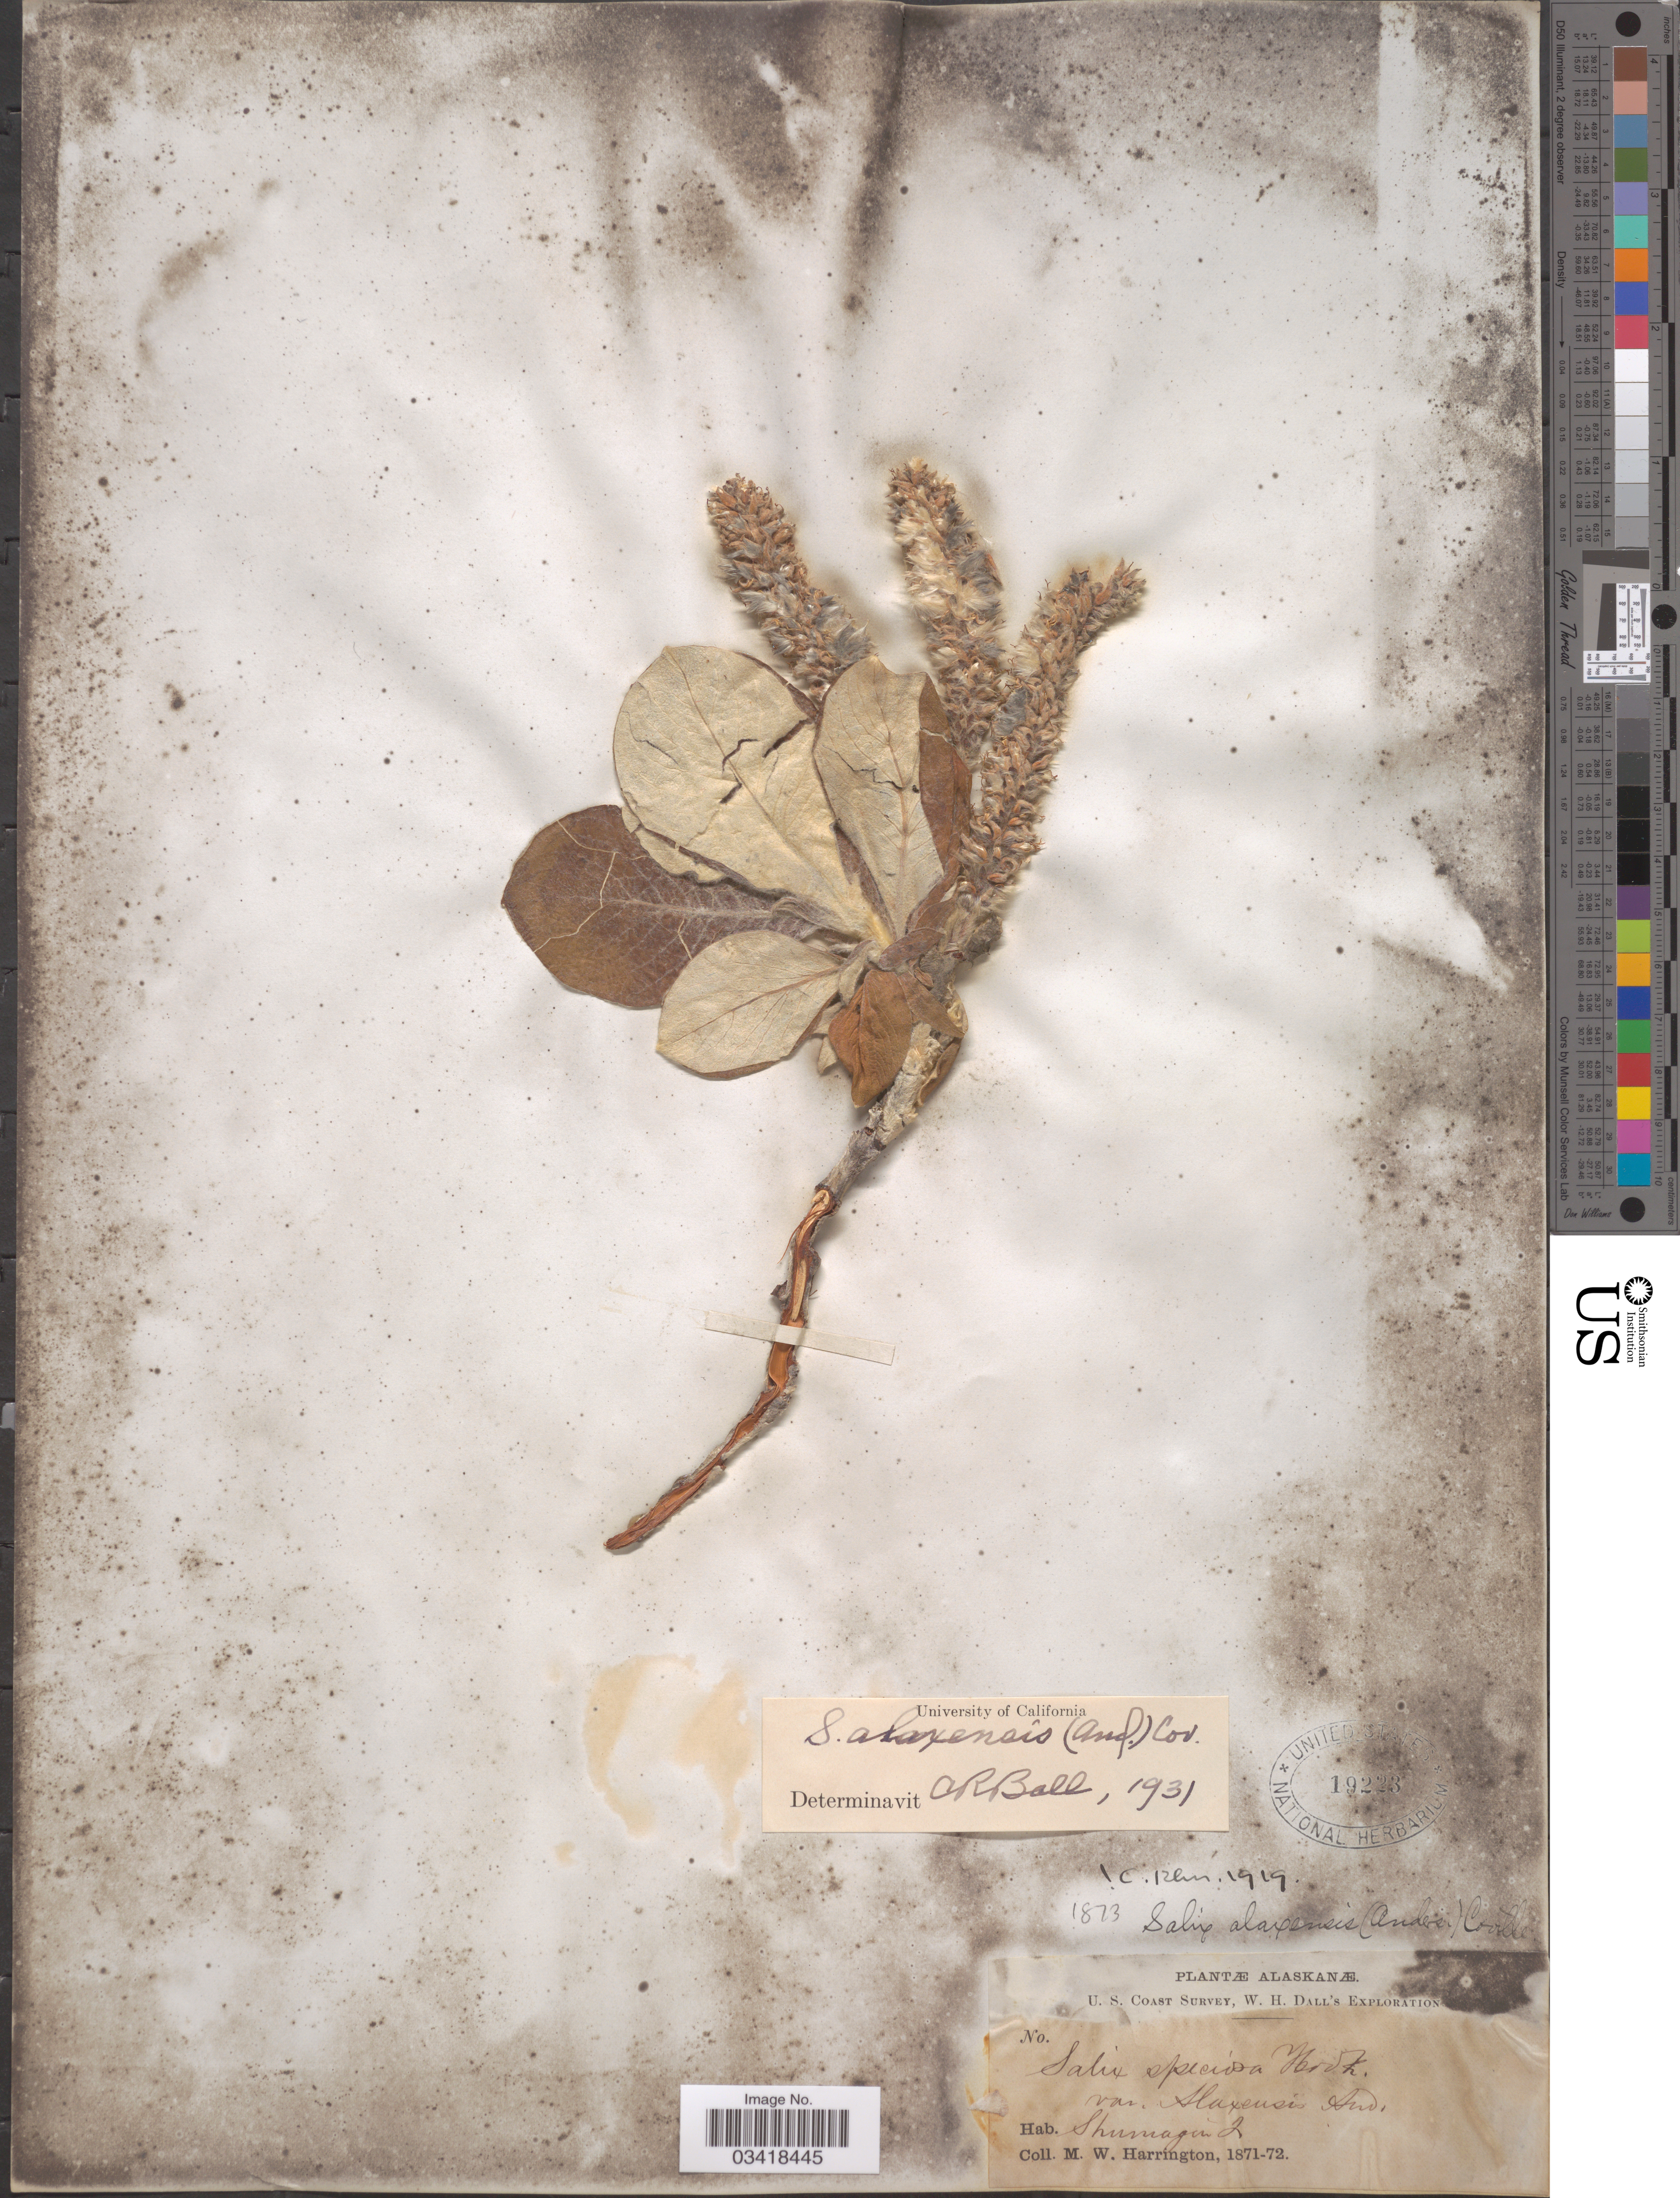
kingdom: Plantae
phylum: Tracheophyta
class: Magnoliopsida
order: Malpighiales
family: Salicaceae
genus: Salix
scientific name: Salix alaxensis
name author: (Andersson) Coville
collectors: M. W. Harrington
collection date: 1871/1872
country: United States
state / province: Alaska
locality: Shumagin I.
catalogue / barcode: US 19223